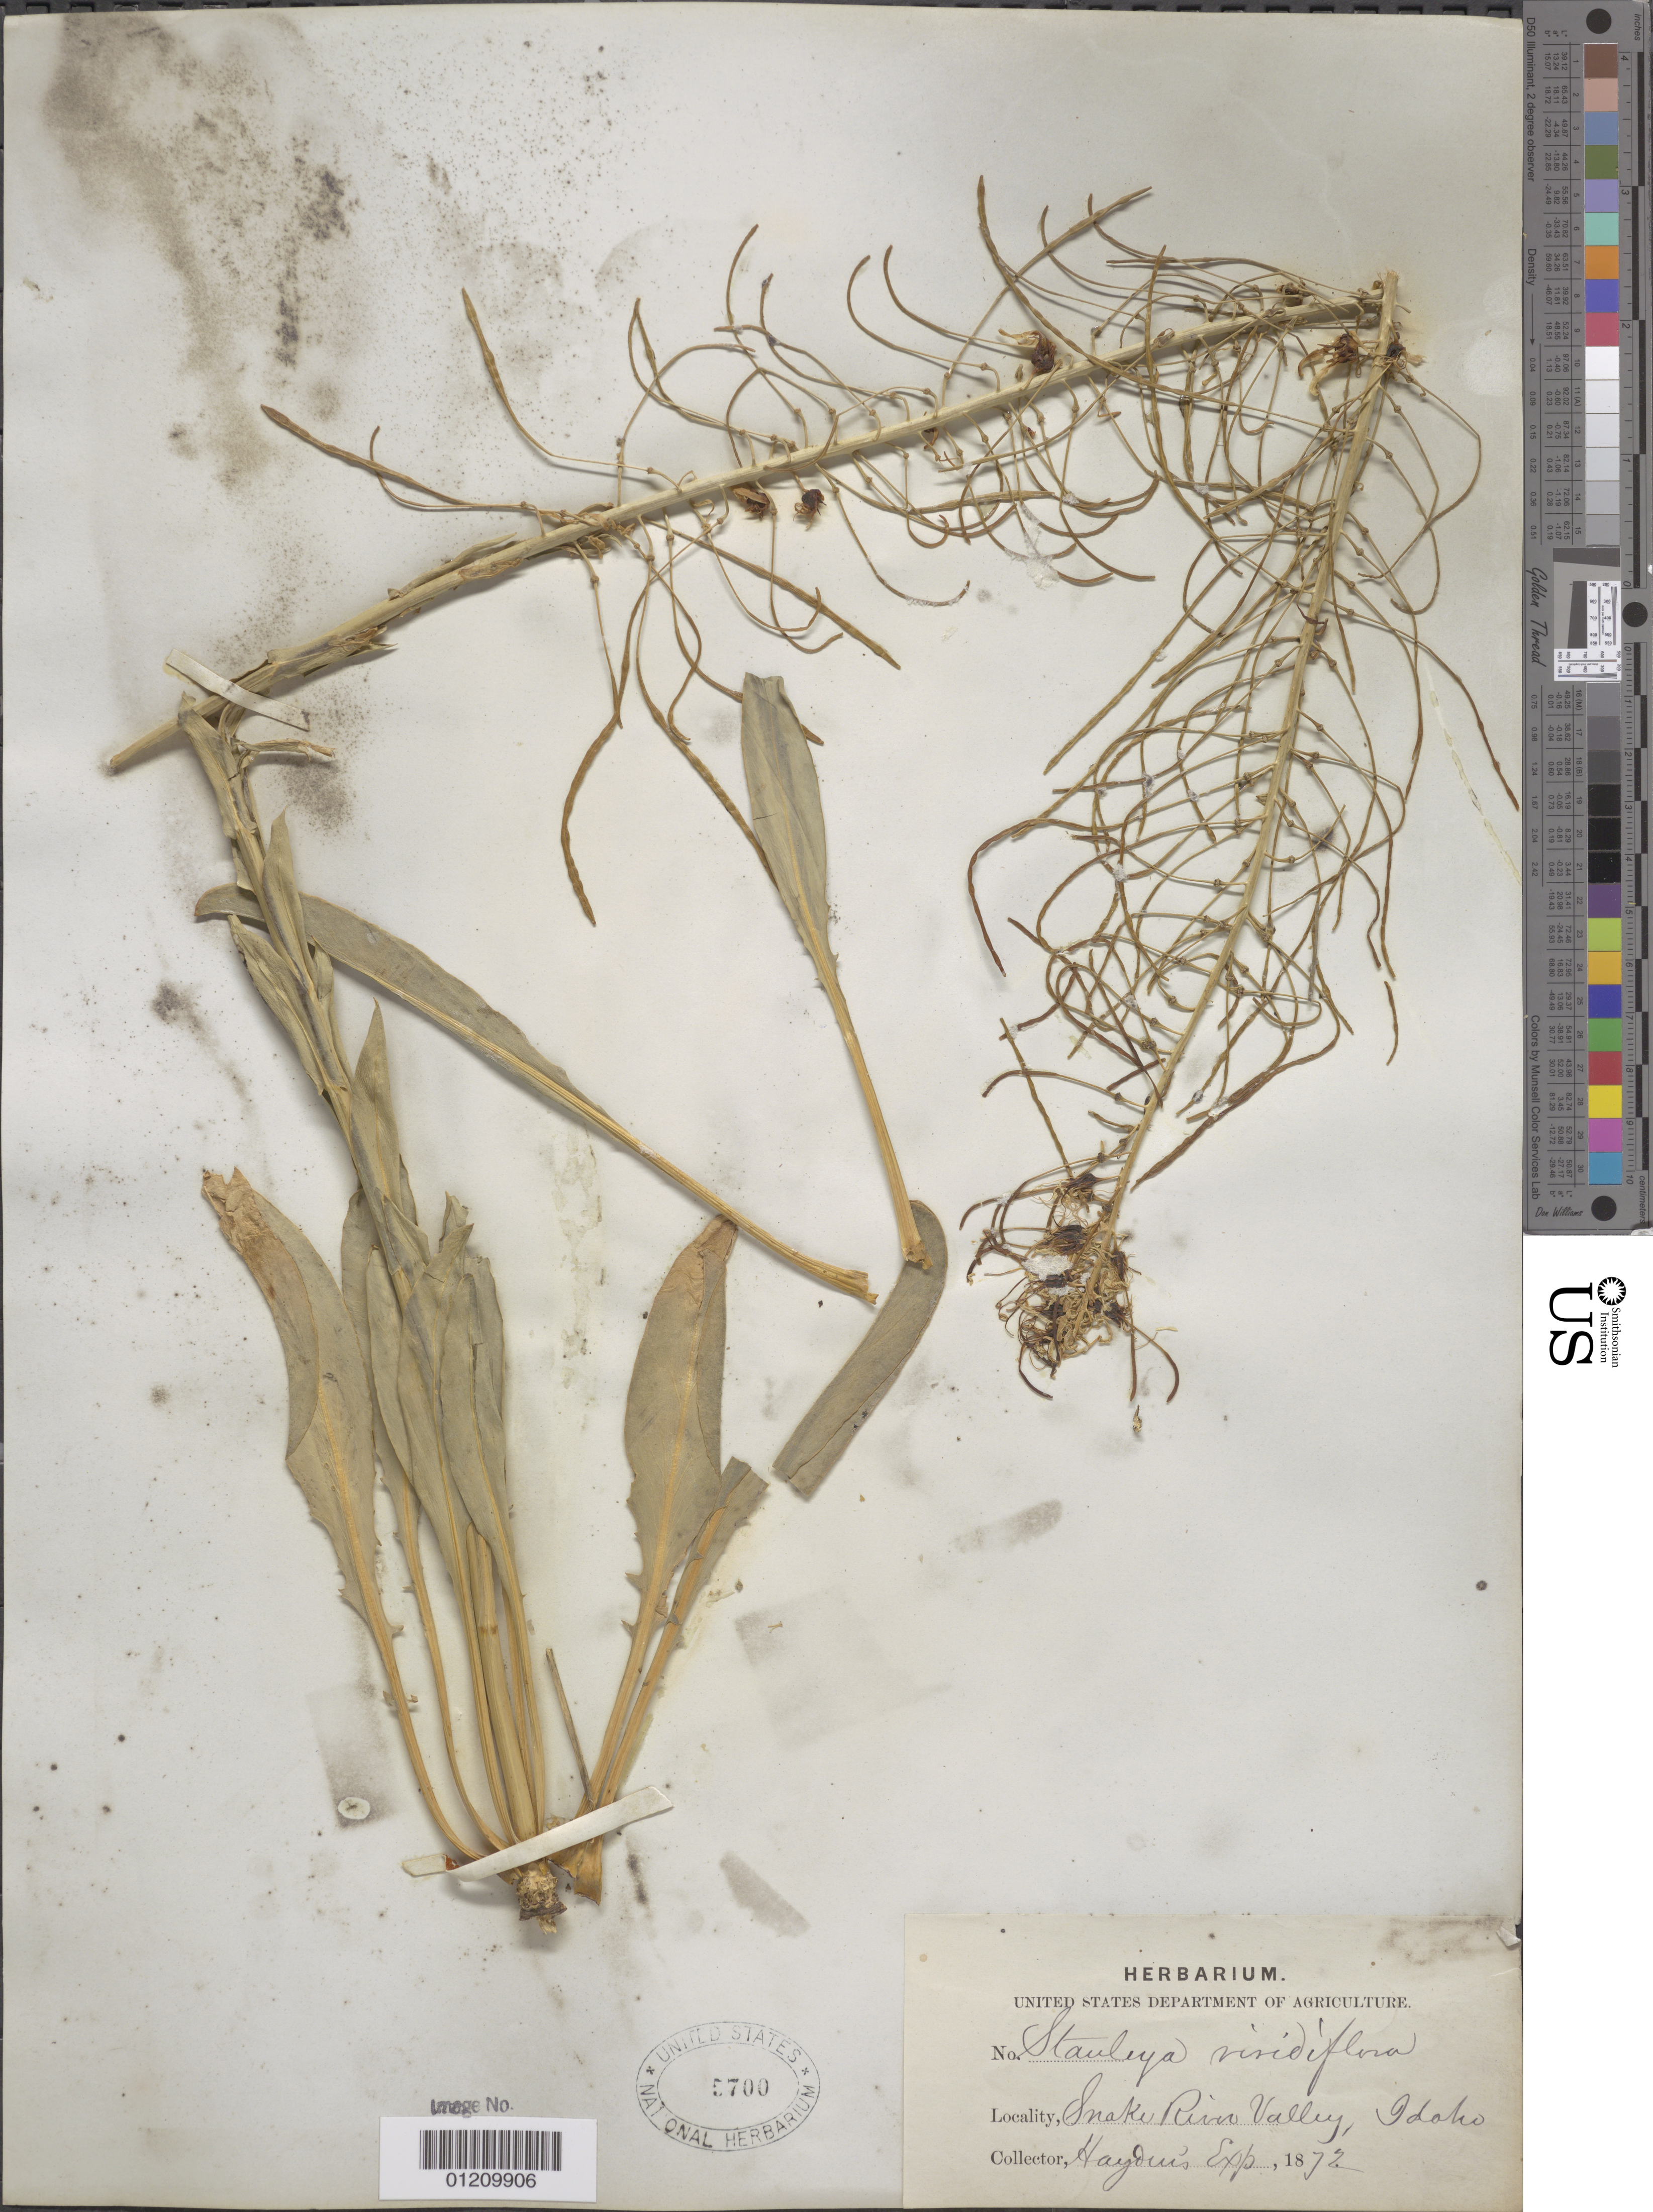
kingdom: Plantae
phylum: Tracheophyta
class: Magnoliopsida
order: Brassicales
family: Brassicaceae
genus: Stanleya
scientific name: Stanleya viridiflora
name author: Nutt.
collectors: Hayden Exped.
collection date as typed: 1872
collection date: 1872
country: United States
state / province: Idaho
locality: Snake River Valley.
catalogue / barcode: US 5700